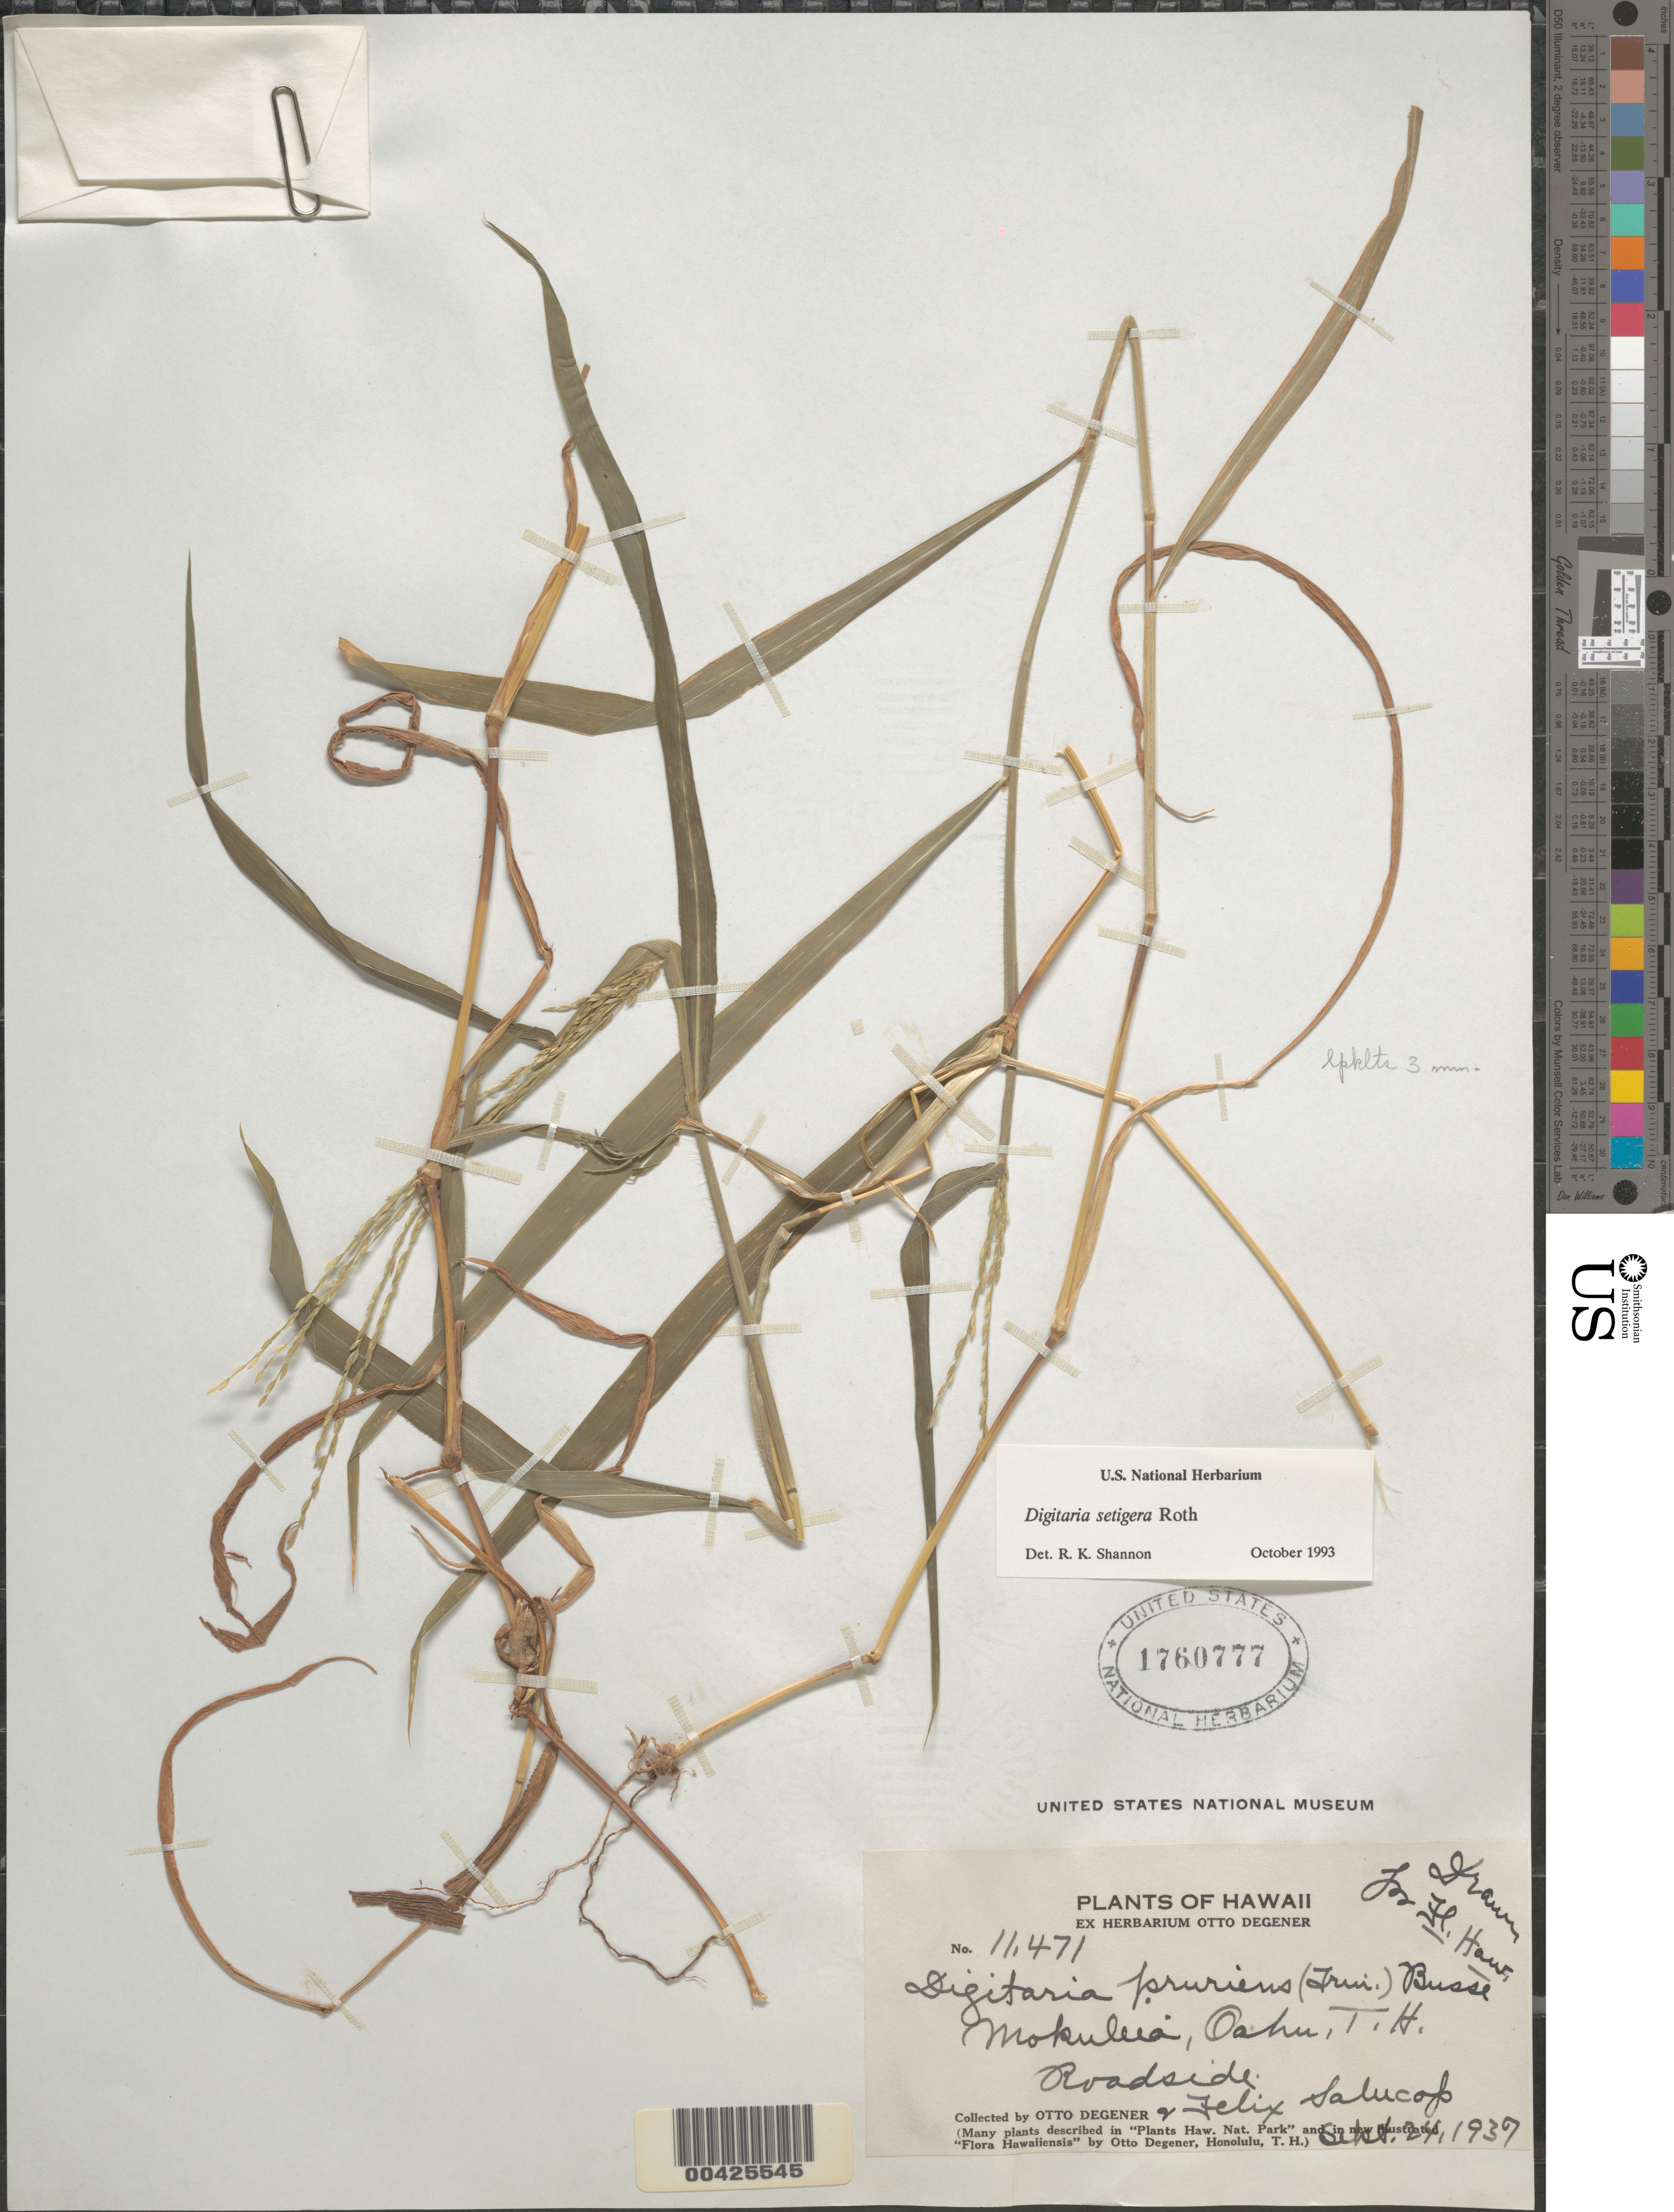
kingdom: Plantae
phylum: Tracheophyta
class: Liliopsida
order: Poales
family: Poaceae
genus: Digitaria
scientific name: Digitaria setigera var. setigera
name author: Roth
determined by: Faccenda, K.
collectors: O. Degener & F. Salucop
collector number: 11471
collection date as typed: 24 Sep 1937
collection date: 1937-09-24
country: United States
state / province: Hawaii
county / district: Honolulu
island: Oahu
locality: Mokuleia, Oahu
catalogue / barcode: US 1760777